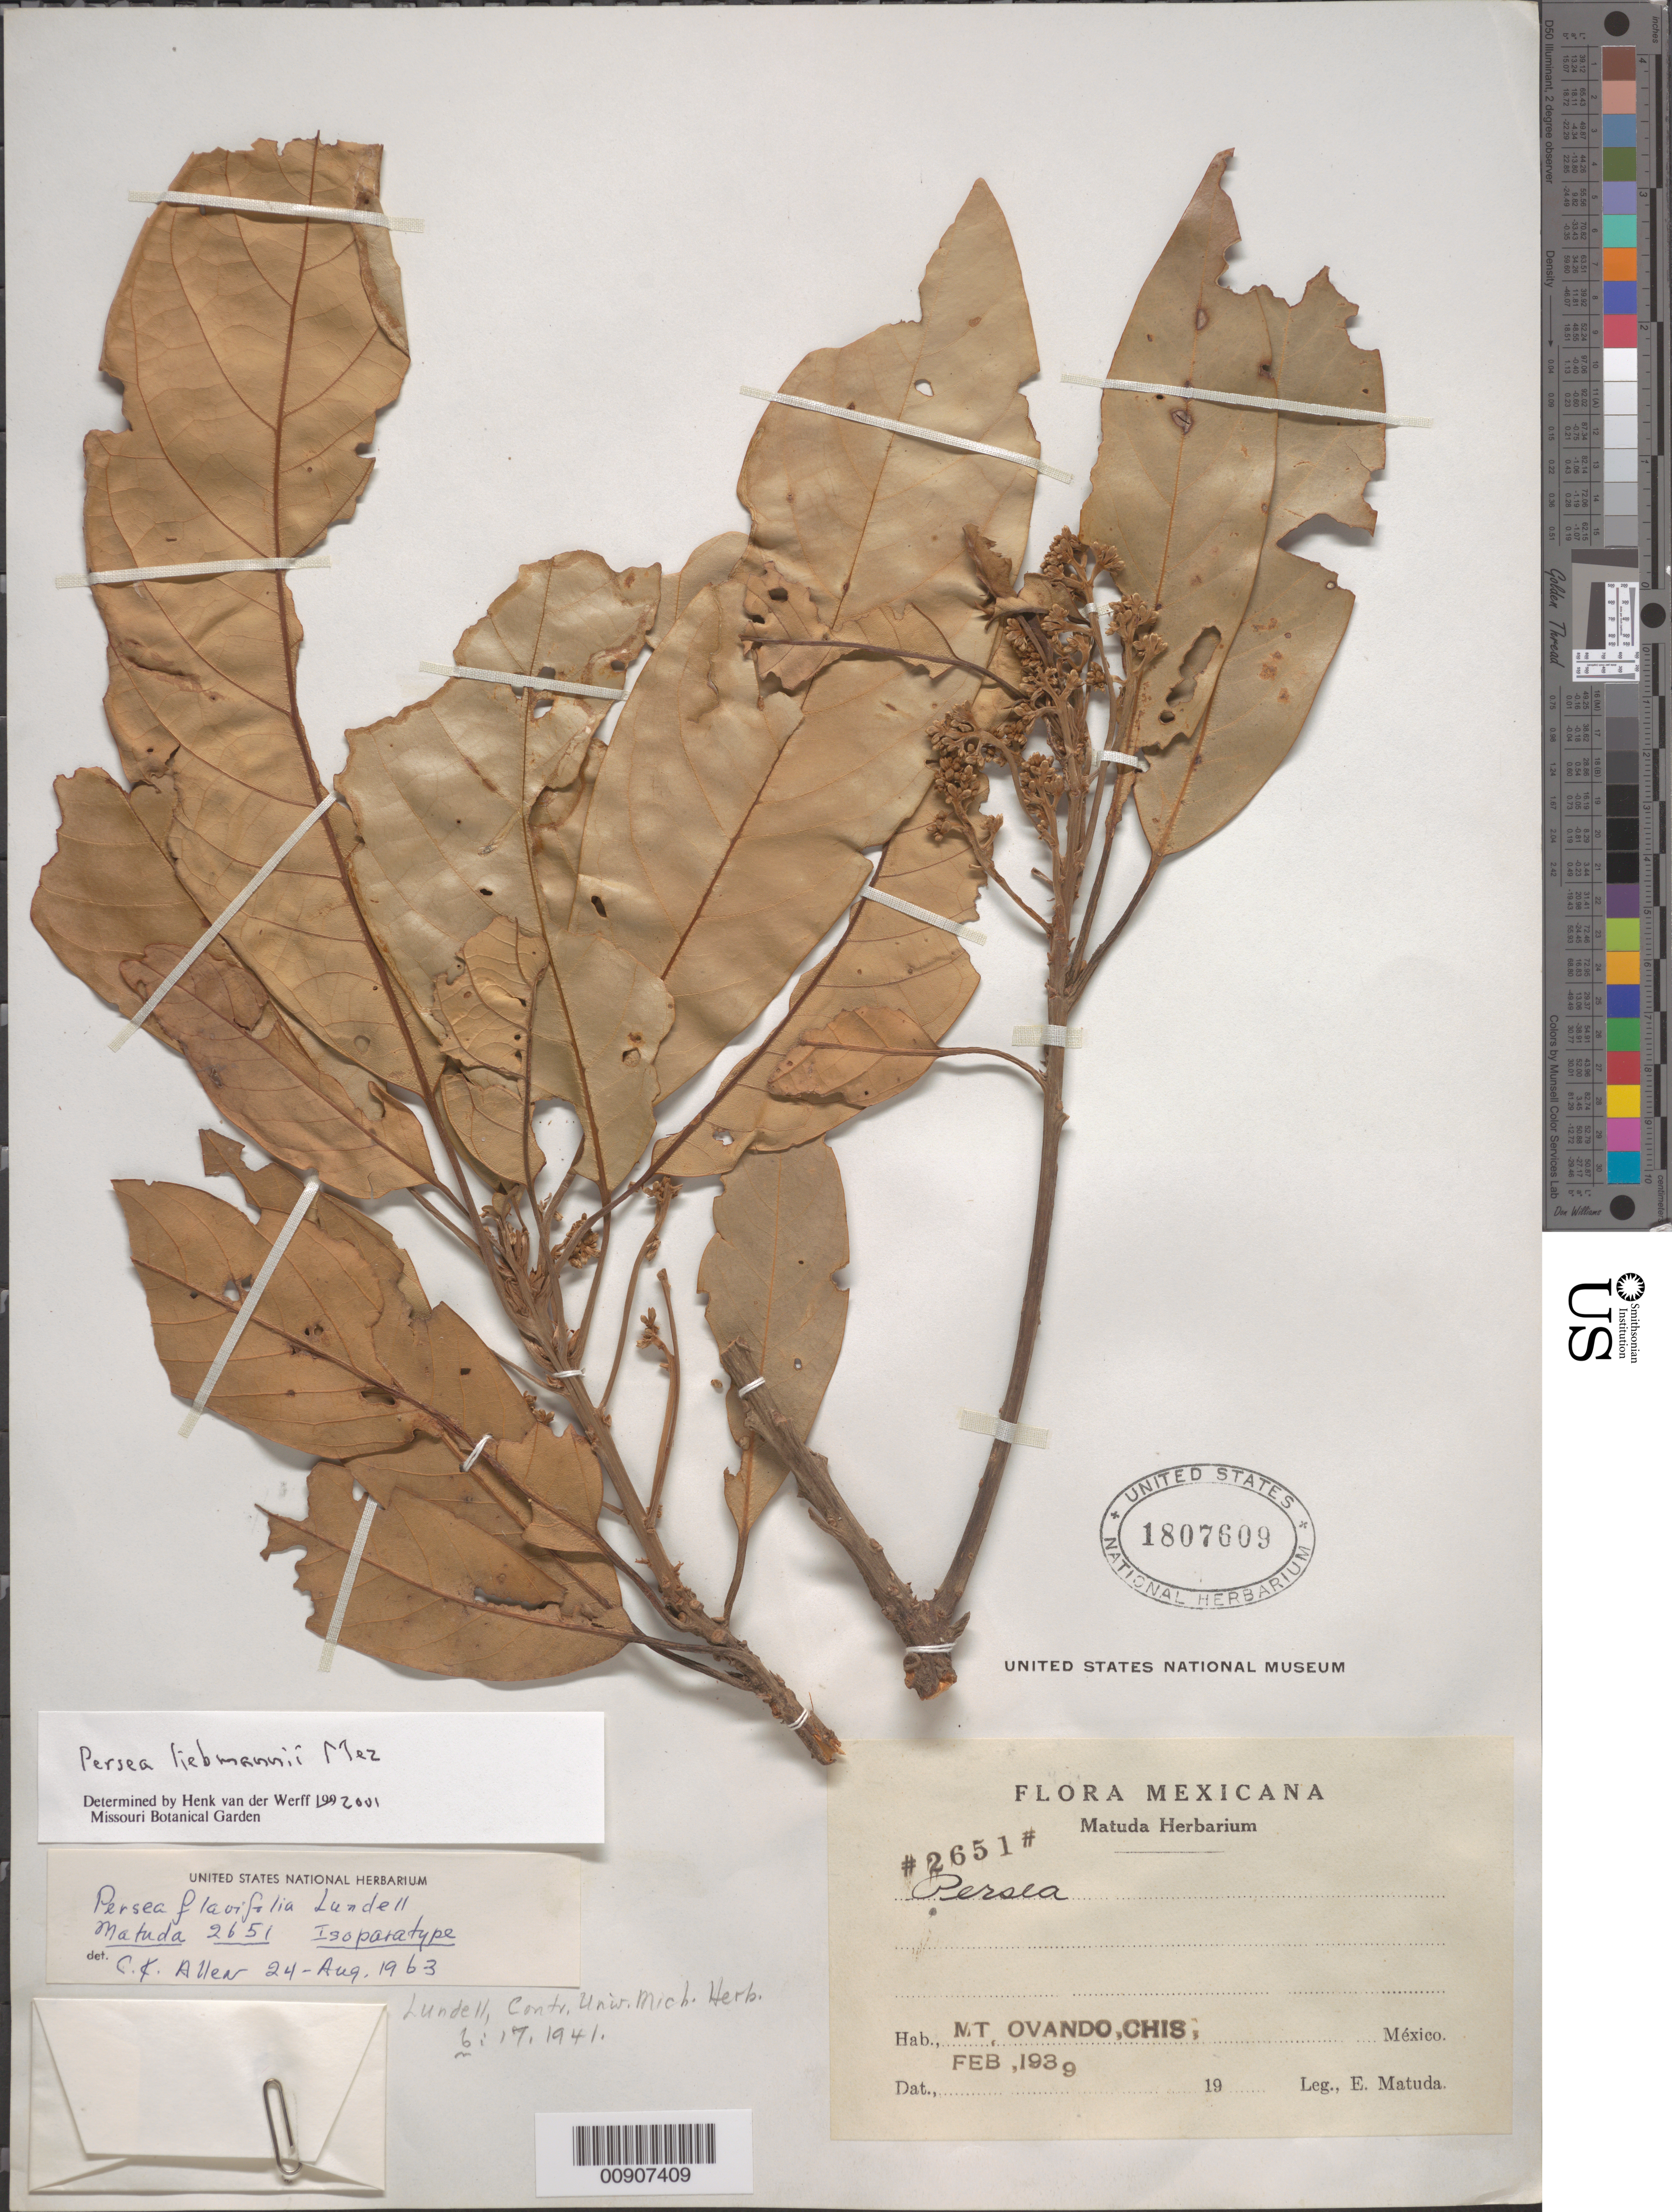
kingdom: Plantae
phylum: Tracheophyta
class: Magnoliopsida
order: Laurales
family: Lauraceae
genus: Persea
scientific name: Persea liebmannii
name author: Mez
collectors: E. Matuda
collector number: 2651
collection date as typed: Feb 1939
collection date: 1939-02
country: Mexico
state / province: Chiapas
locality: Mt. Ovando, Chiapas.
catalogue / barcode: US 1807609